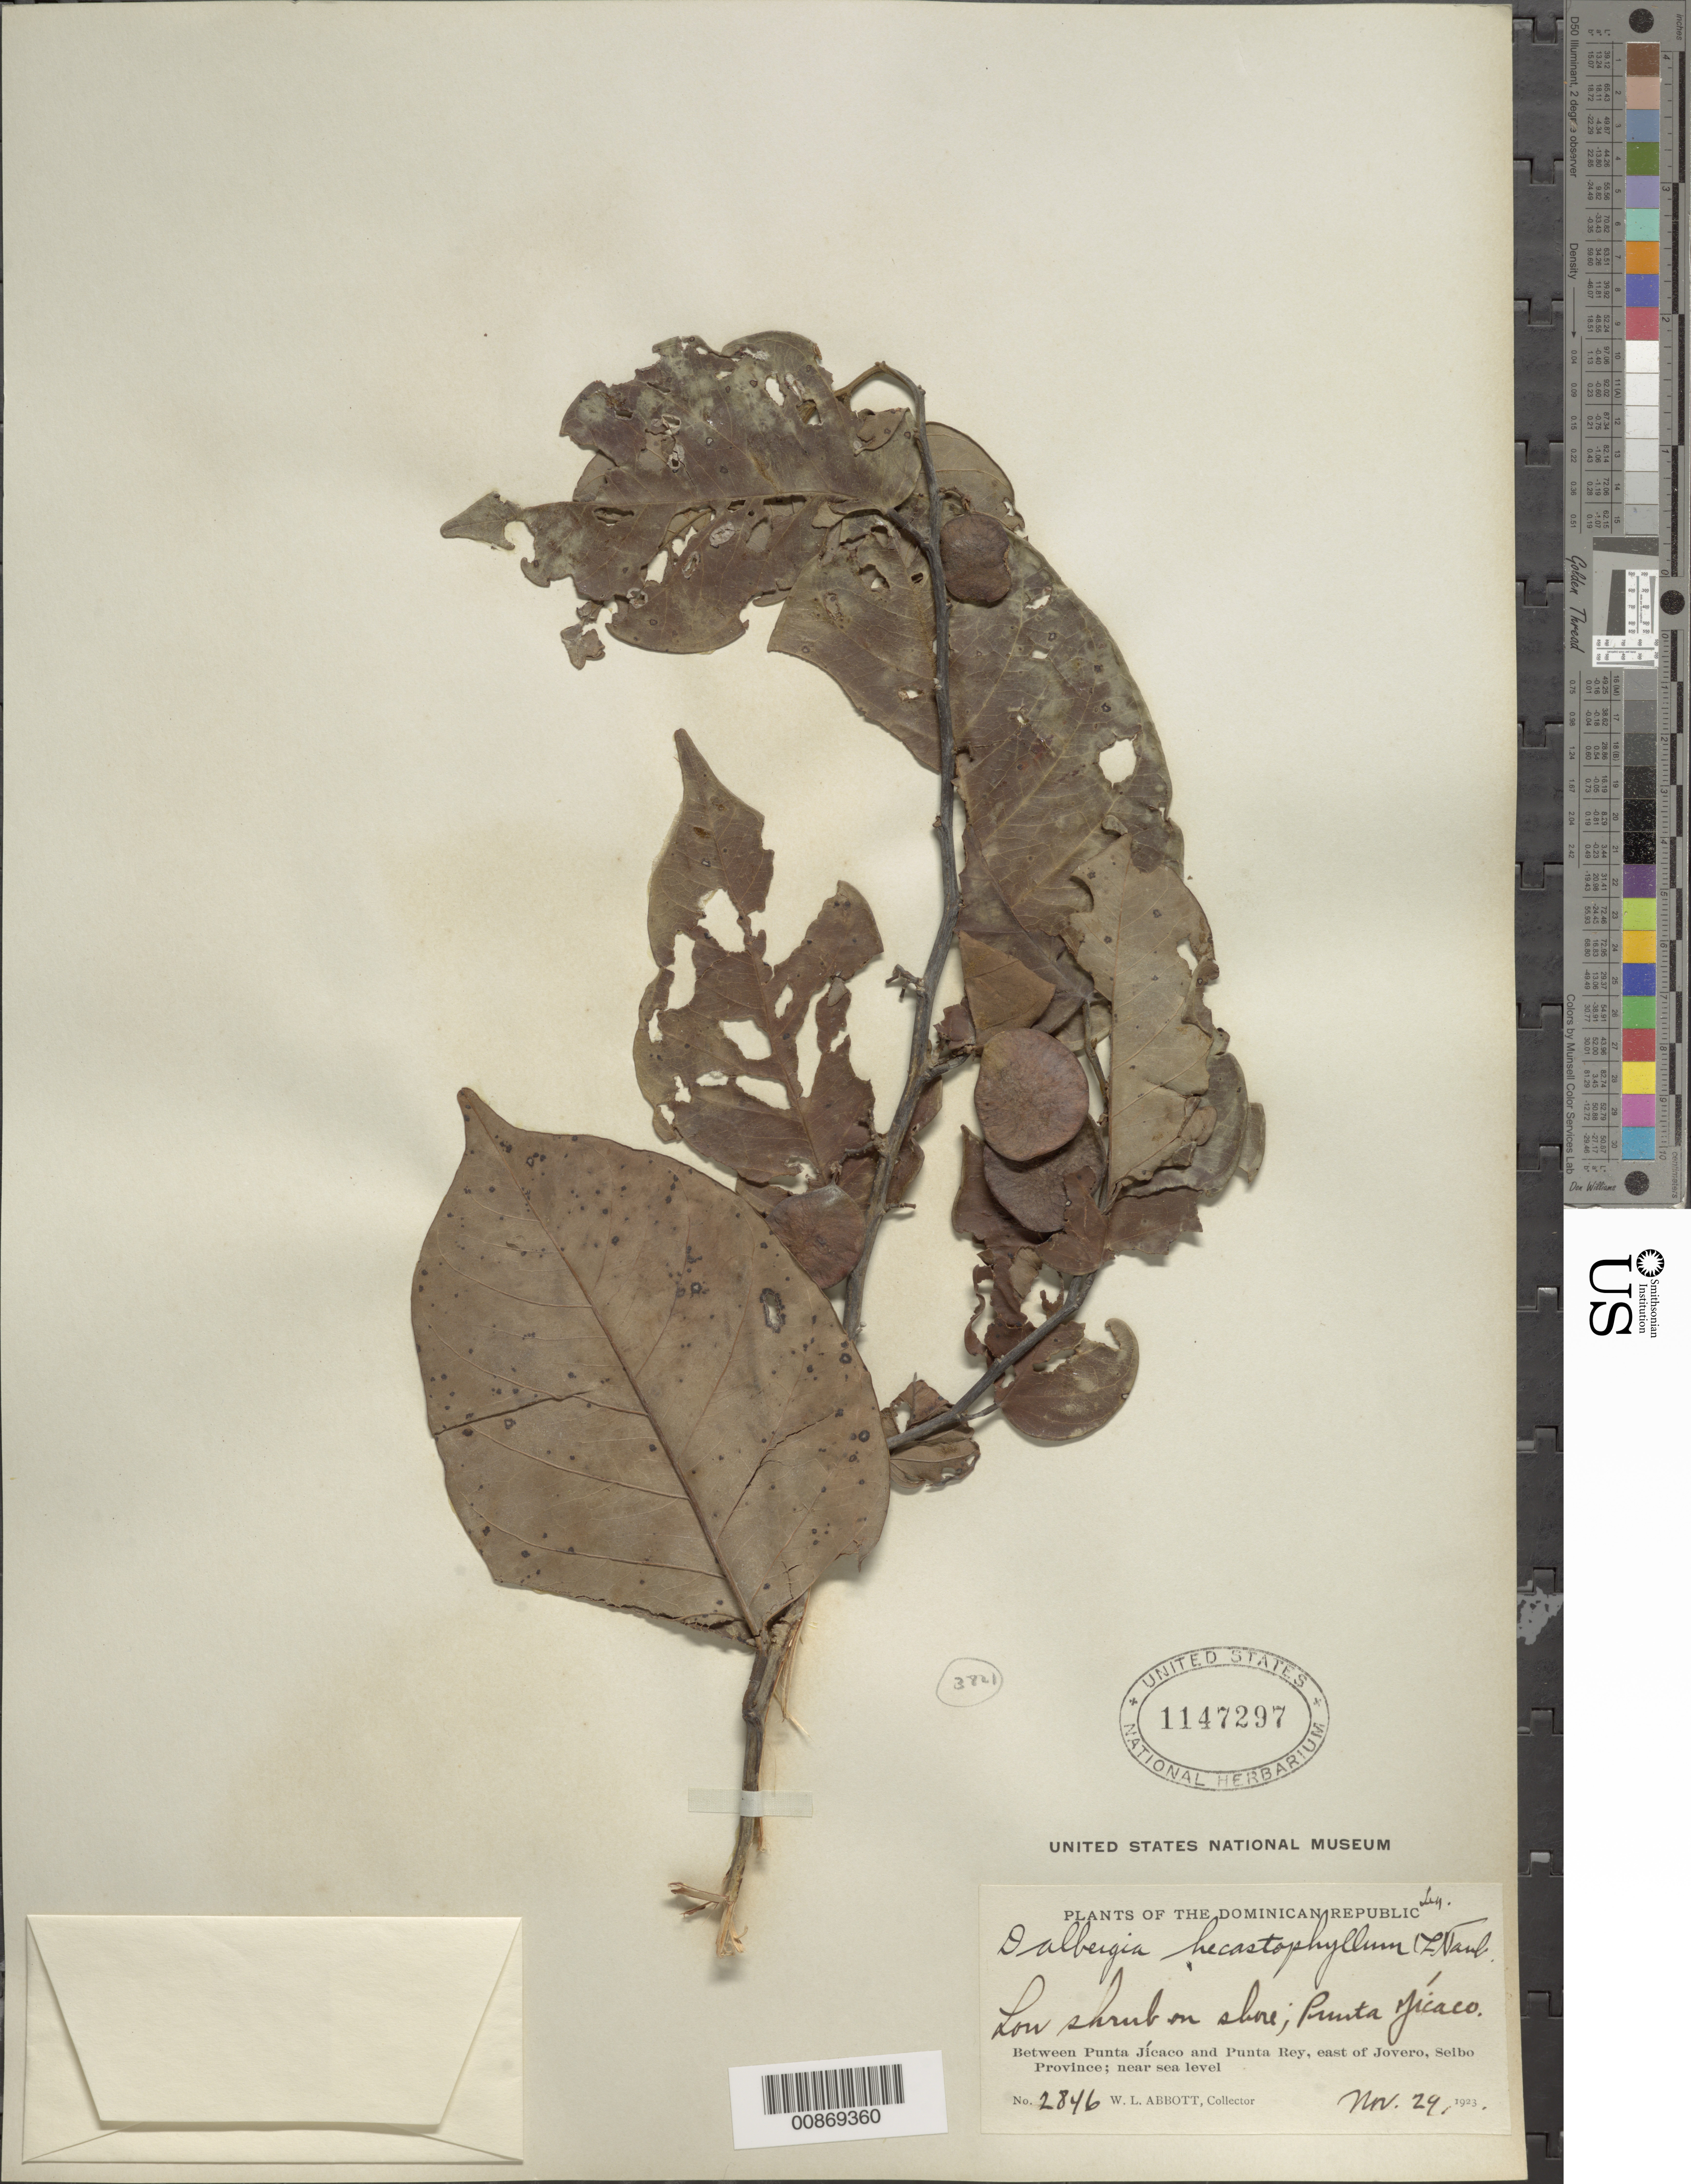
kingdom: Plantae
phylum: Tracheophyta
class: Magnoliopsida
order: Fabales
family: Fabaceae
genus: Dalbergia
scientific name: Dalbergia ecastaphyllum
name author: (L.) Taub.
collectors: W. L. Abbott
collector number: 2846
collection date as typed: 29 Nov 1923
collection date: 1923-11-29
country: Dominican Republic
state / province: El Seibo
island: Hispaniola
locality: Punta Jícaco, east of Jovero.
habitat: On shore.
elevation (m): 0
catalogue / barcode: US 1147297